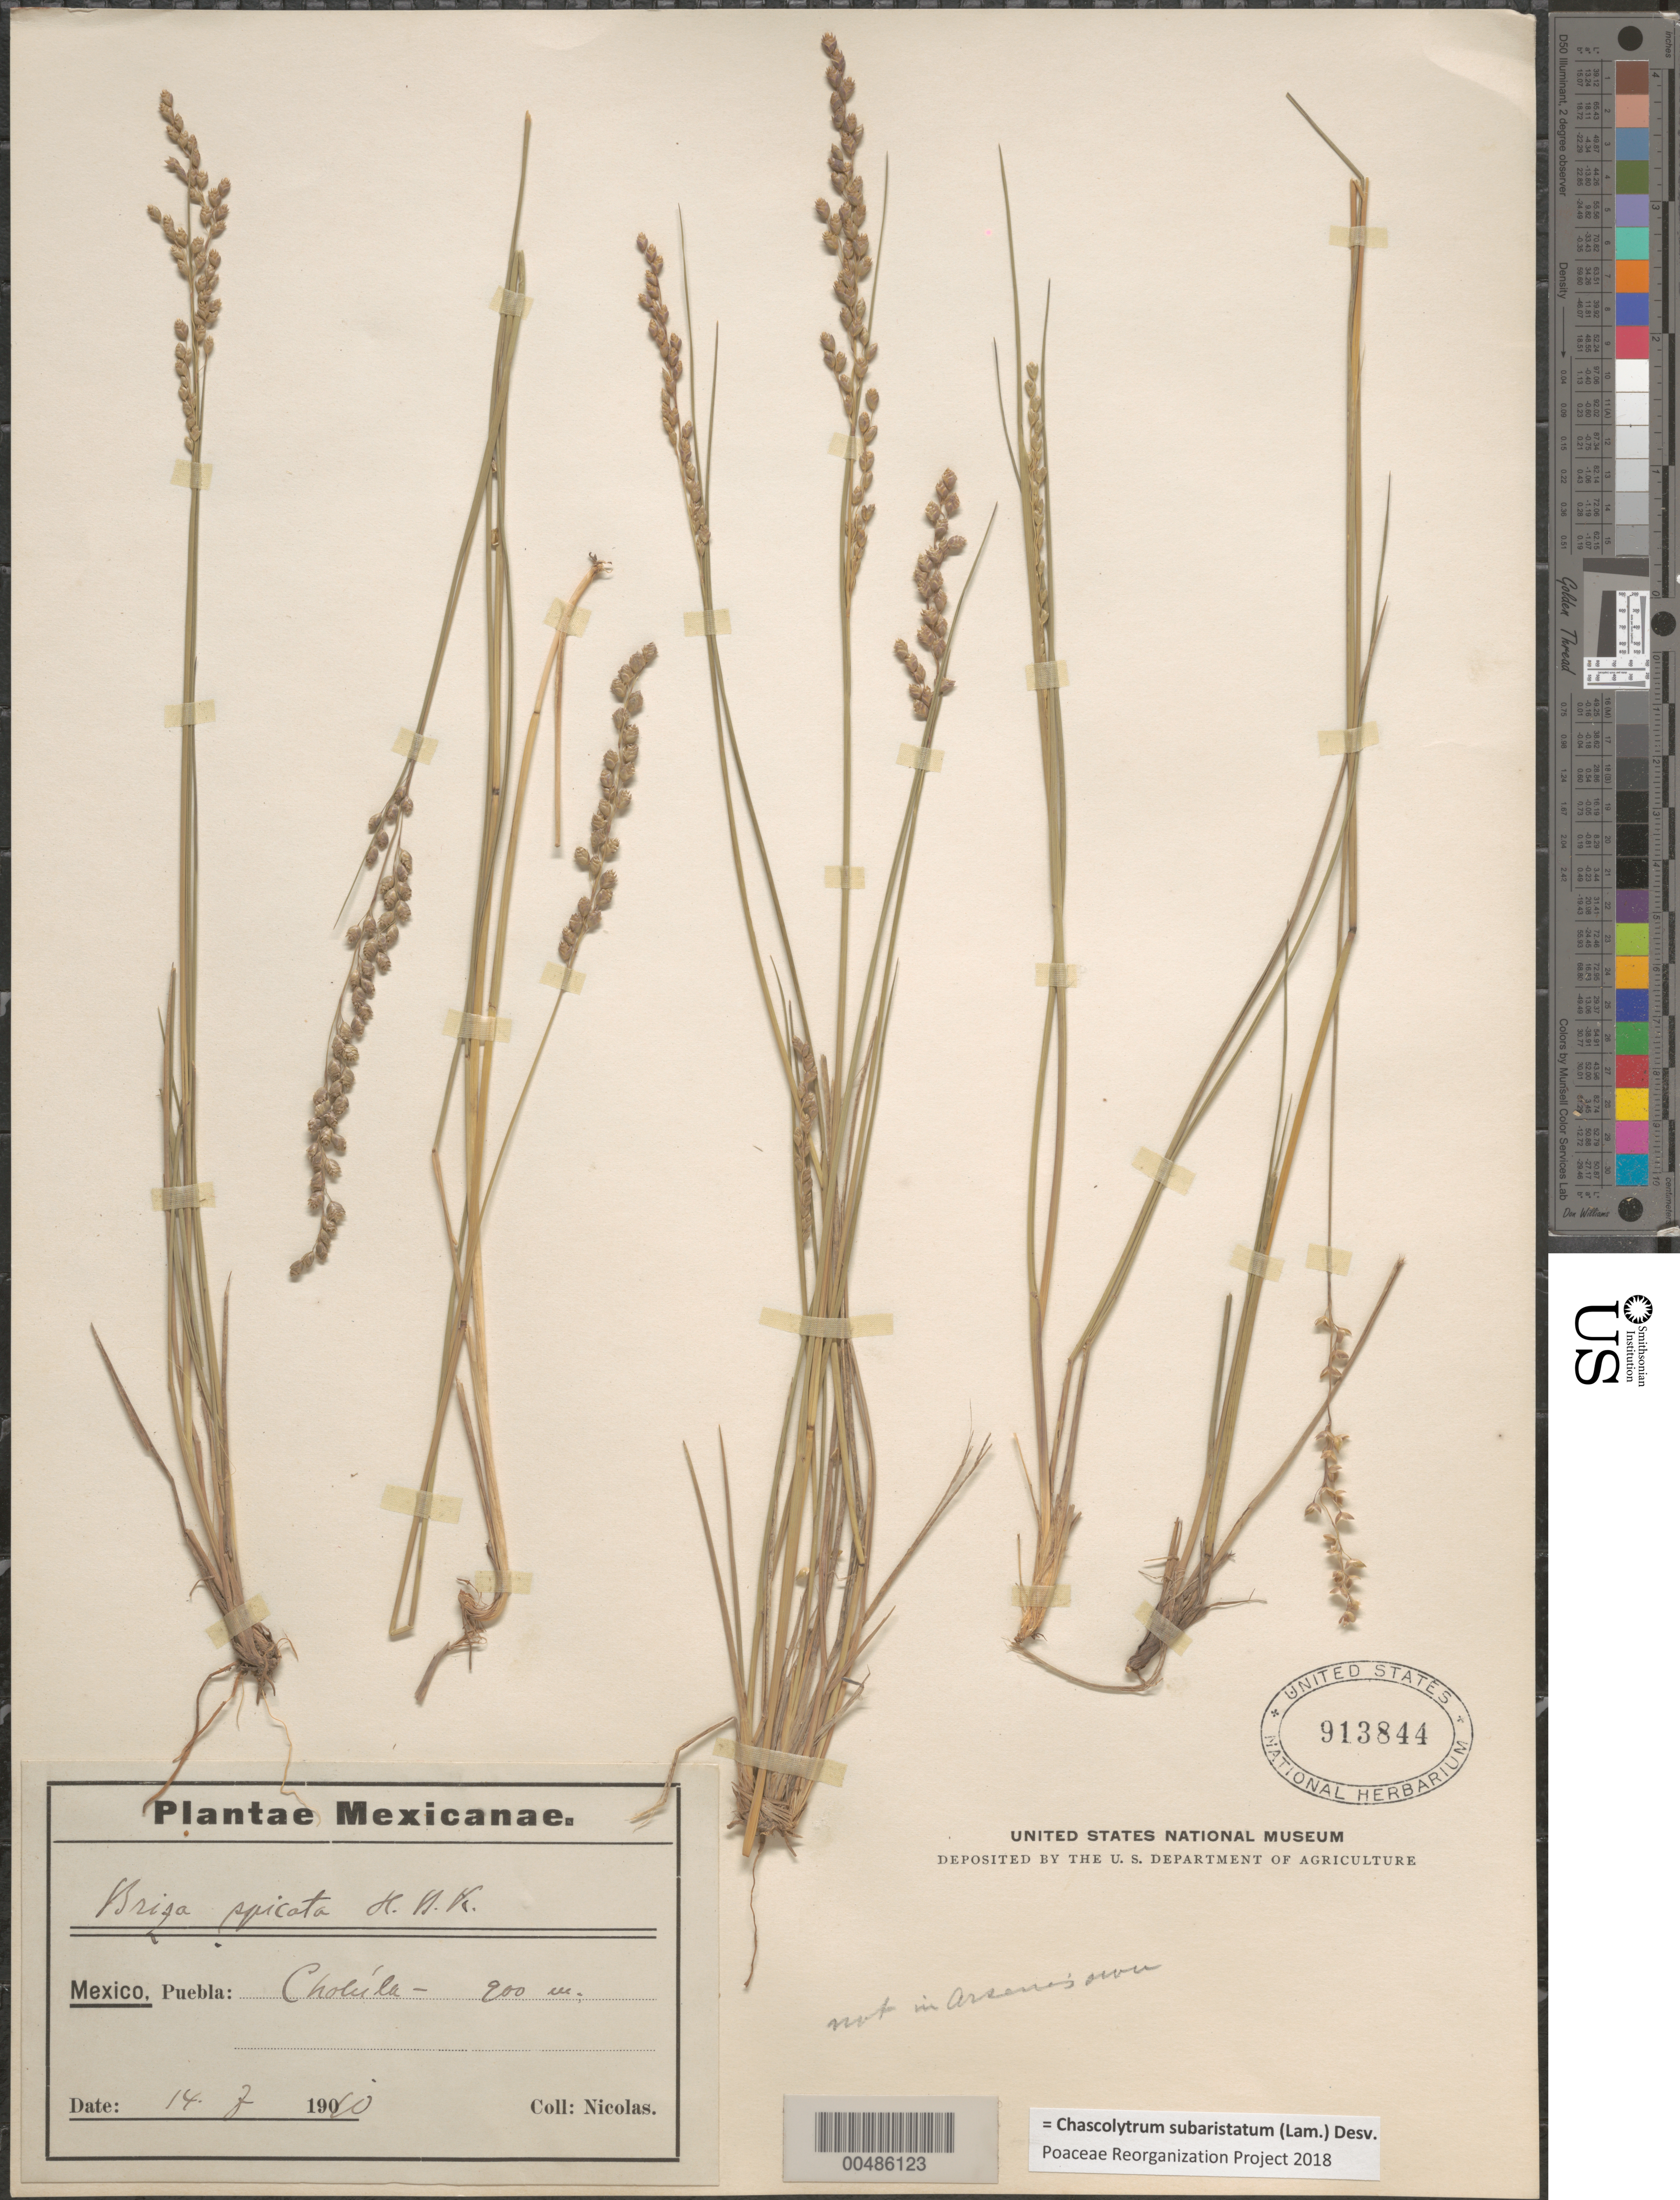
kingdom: Plantae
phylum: Tracheophyta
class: Liliopsida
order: Poales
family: Poaceae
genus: Chascolytrum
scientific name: Chascolytrum subaristatum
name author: (Lam.) Desv.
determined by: Poaceae Reorganization Project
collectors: -. Nicolas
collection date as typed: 14 Jul 1910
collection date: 1910-07-14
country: Mexico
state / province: Puebla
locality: Cholula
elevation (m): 200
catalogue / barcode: US 913844